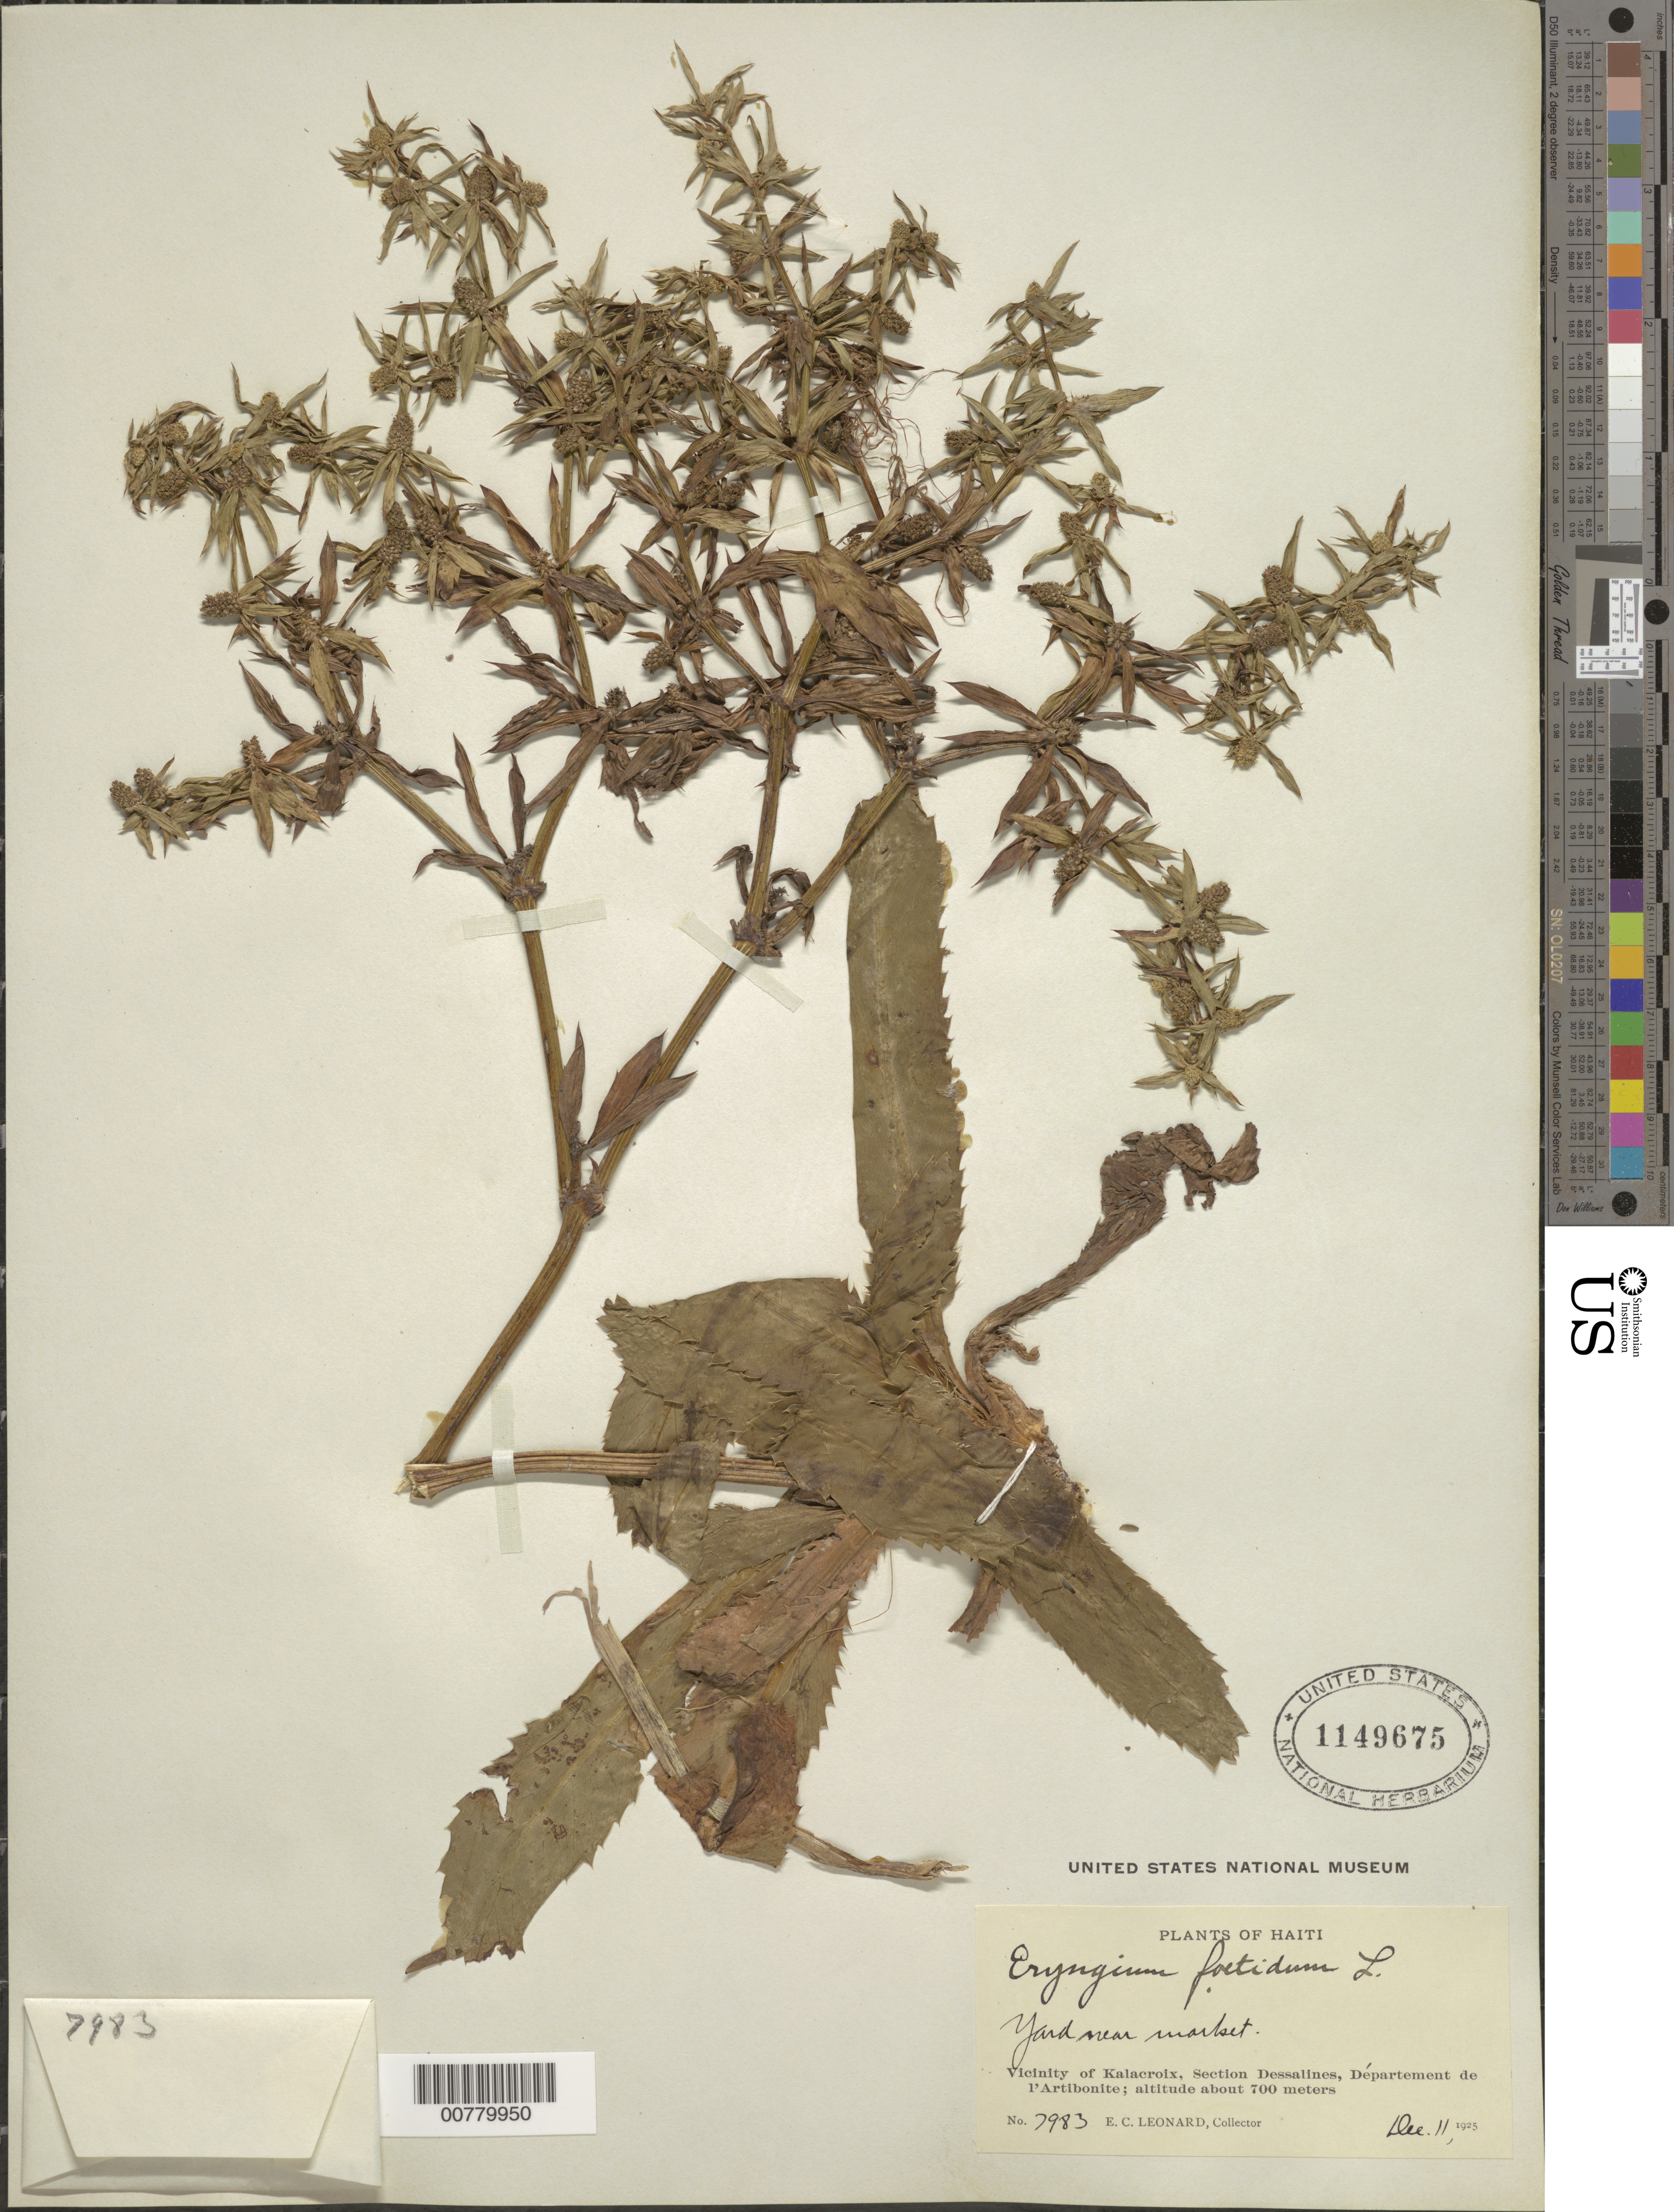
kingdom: Plantae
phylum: Tracheophyta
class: Magnoliopsida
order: Apiales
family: Apiaceae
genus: Eryngium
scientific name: Eryngium foetidum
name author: L.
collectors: E. C. Leonard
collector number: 7983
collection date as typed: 11 Dec 1925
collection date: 1925-12-11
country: Haiti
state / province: Artibonite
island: Hispaniola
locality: Section Dessalines, vicinity of Kalacroix.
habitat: Yard near market.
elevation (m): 700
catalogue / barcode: US 1149675